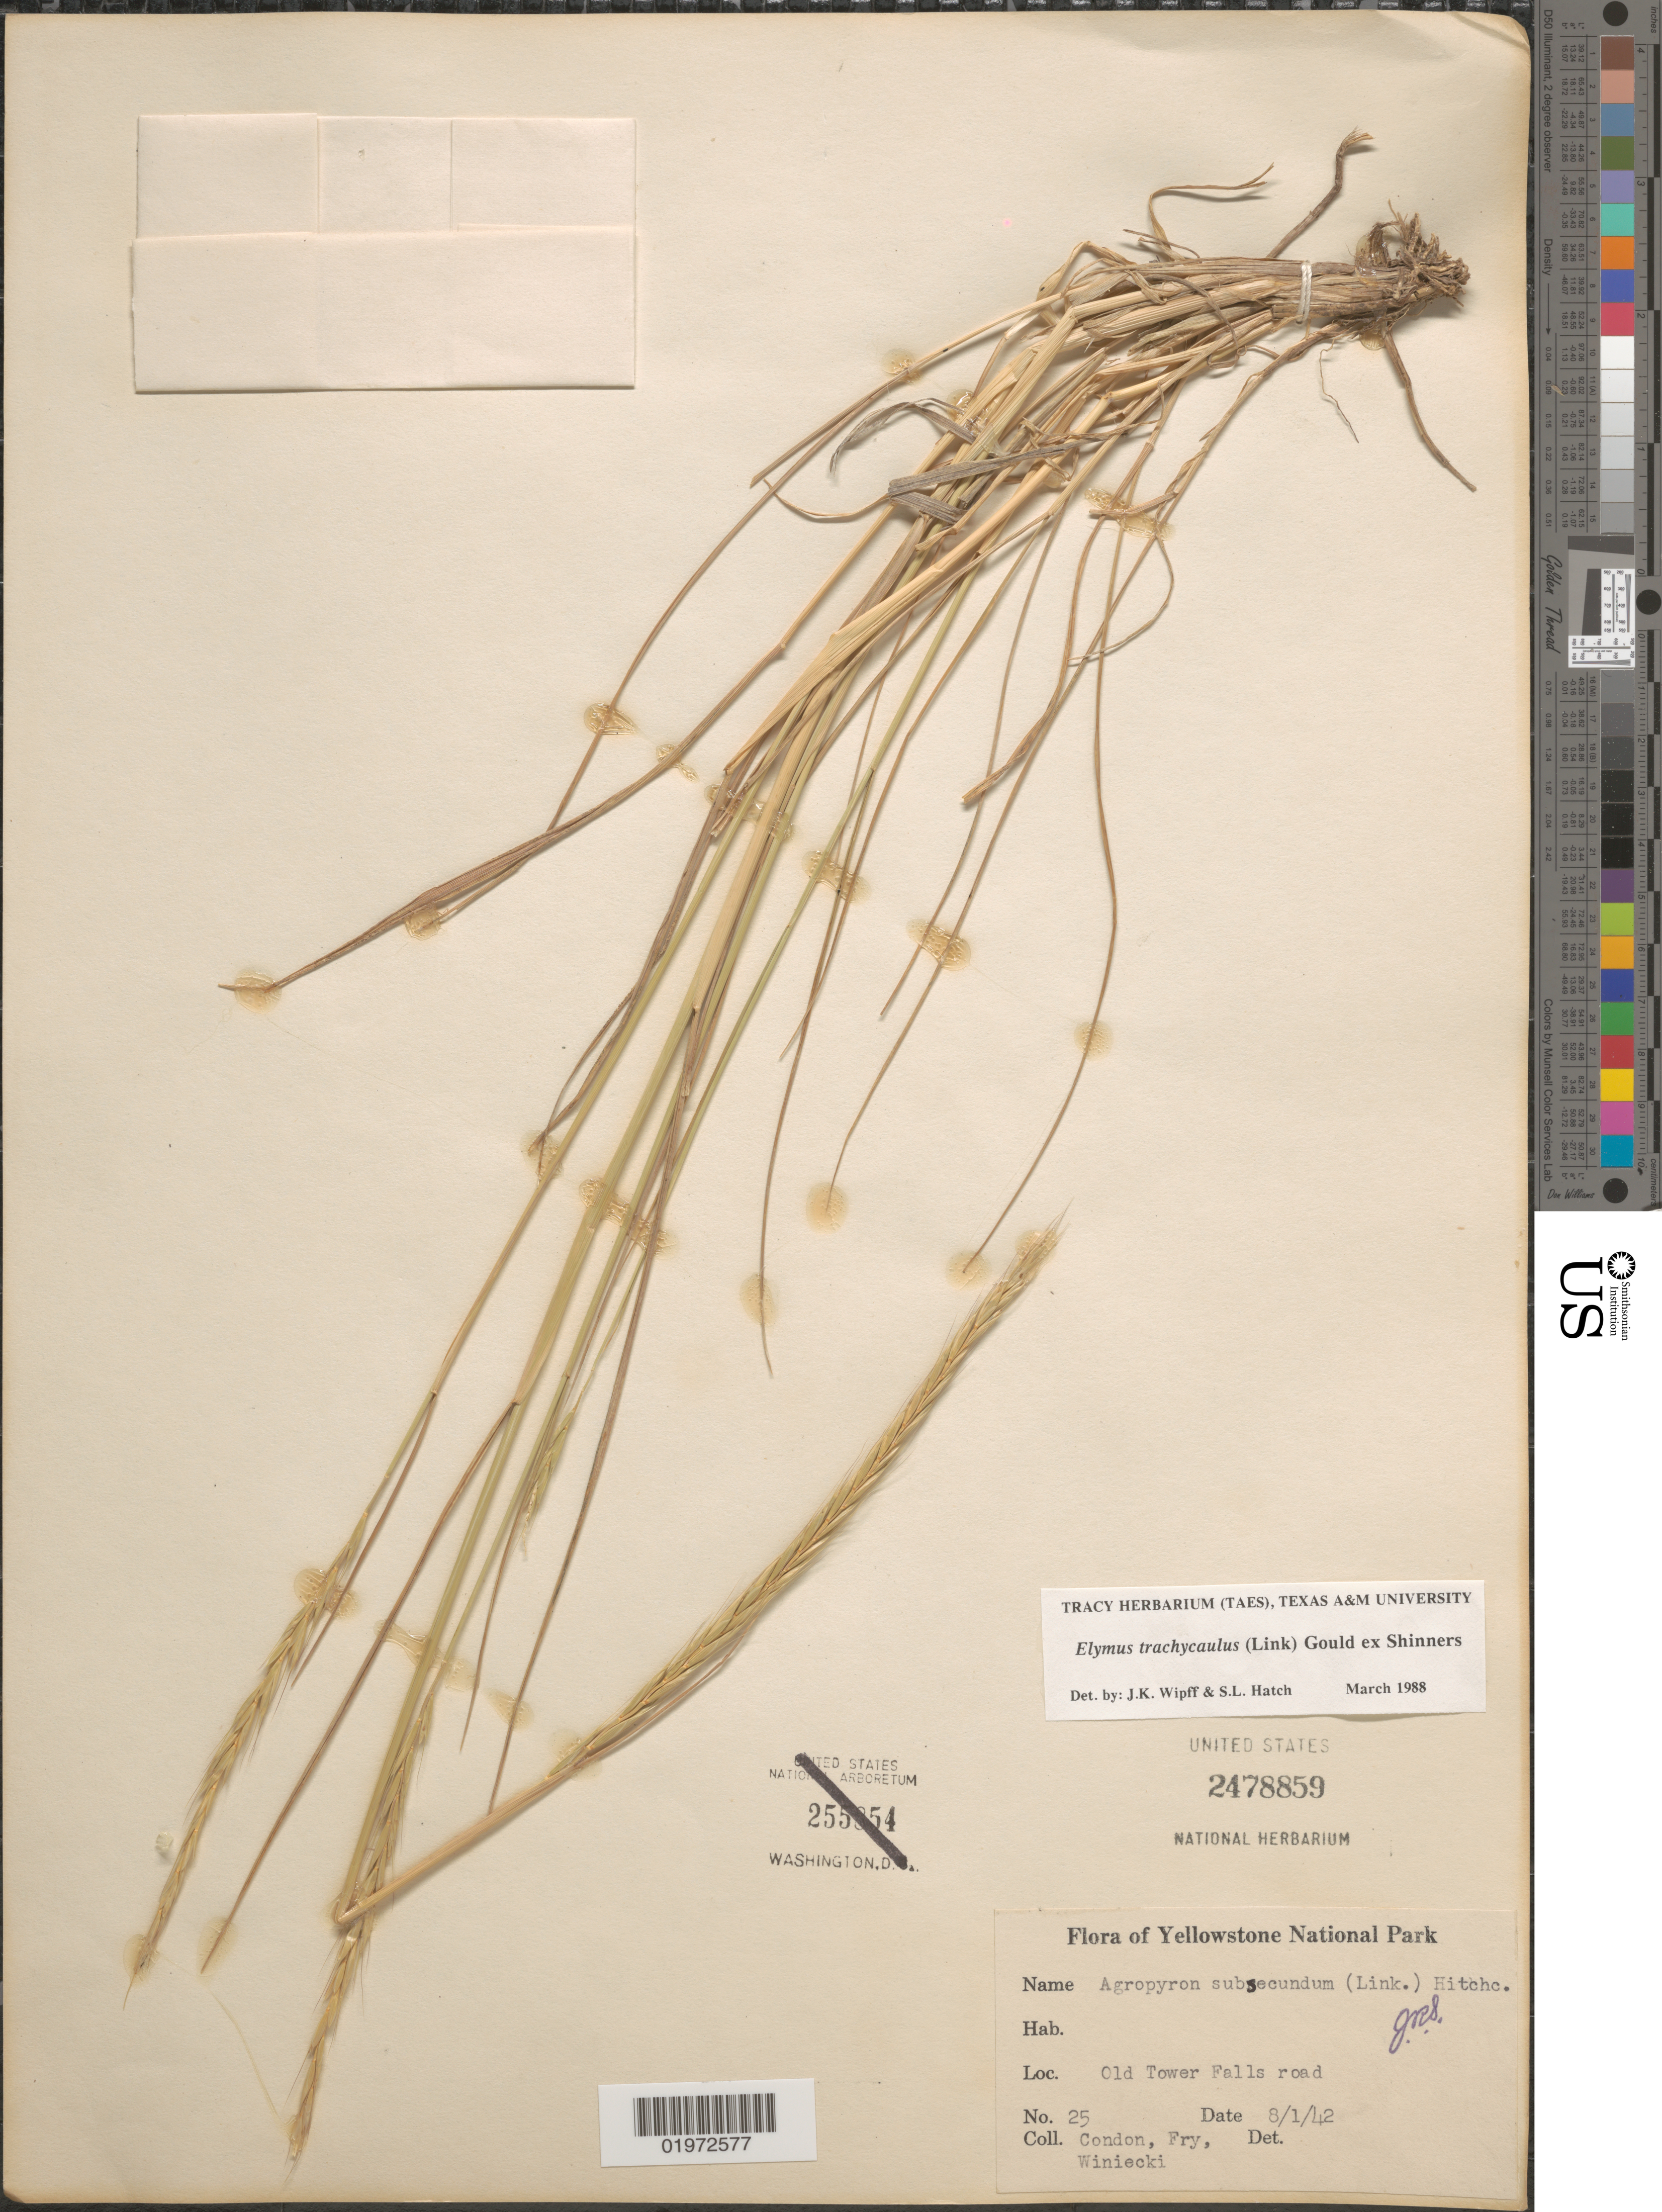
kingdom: Plantae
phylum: Tracheophyta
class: Liliopsida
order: Poales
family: Poaceae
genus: Elymus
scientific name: Elymus trachycaulus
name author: (Link) Gould ex Shinners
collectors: Condon, -. Fry & Winiecki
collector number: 25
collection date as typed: Transcribed d/m/y: 1/8/42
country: United States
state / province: Wyoming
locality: Yellowstone National Park. Old Tower Falls road.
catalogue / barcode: US 2478859